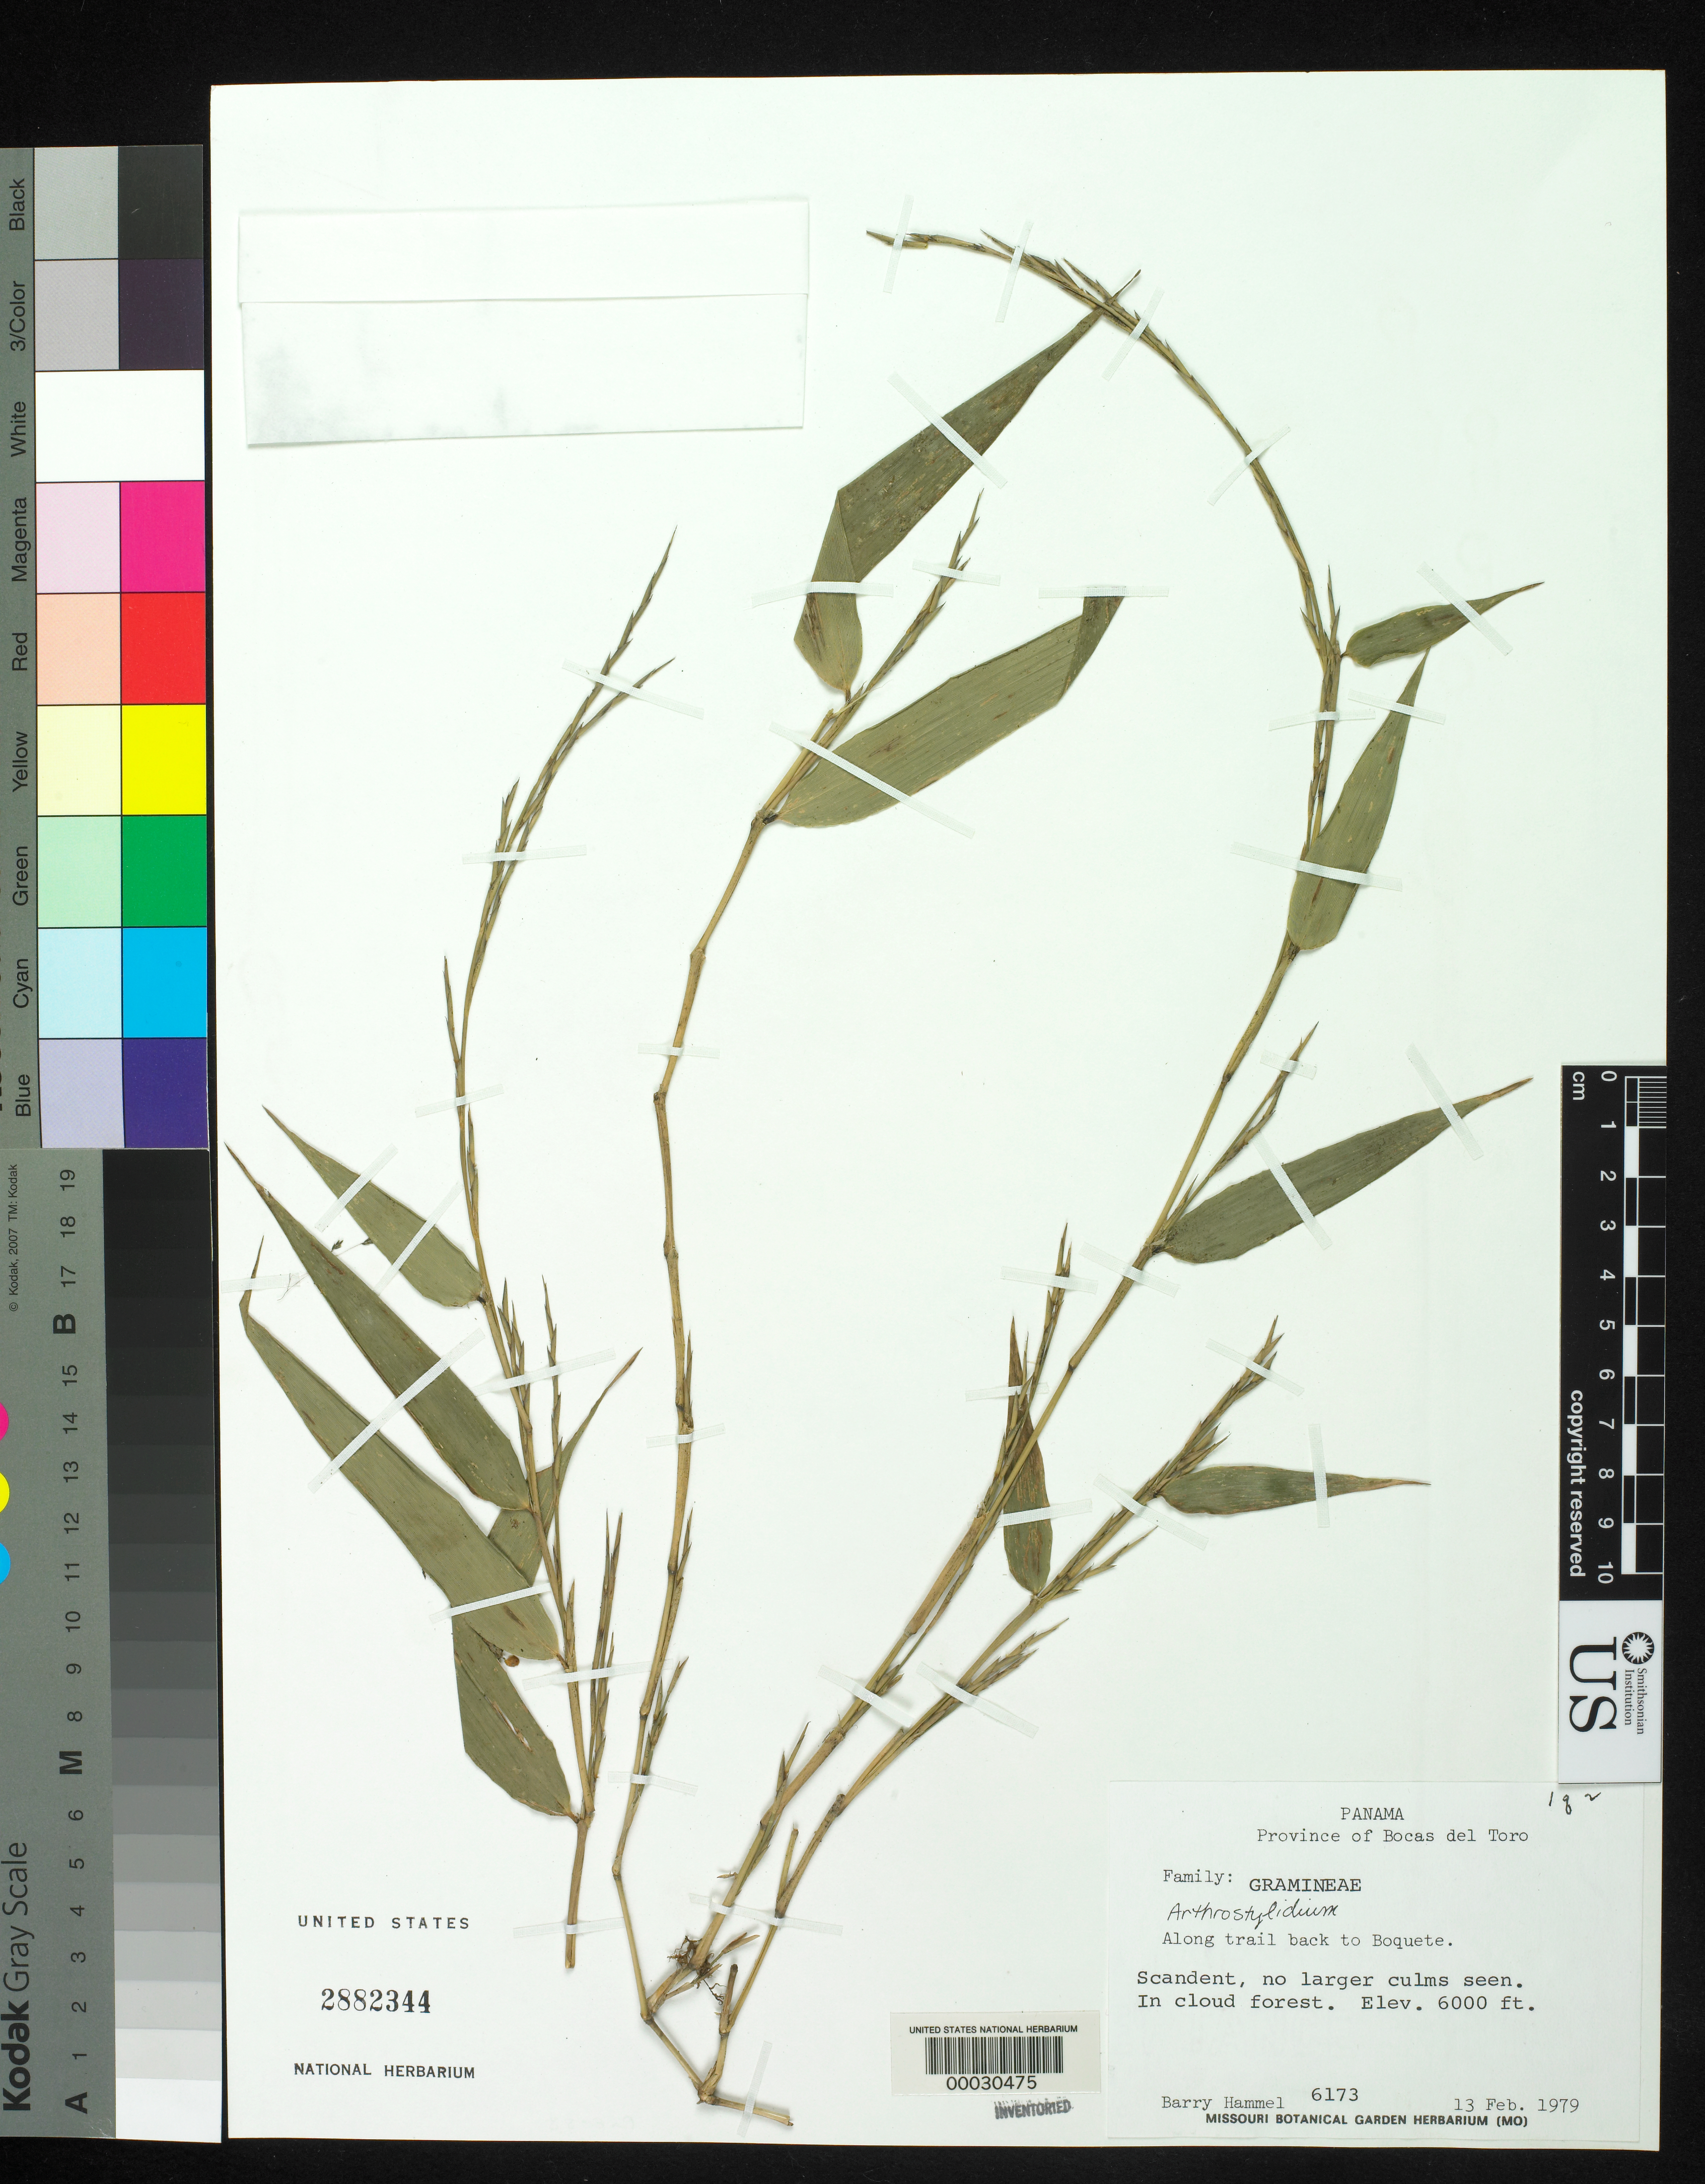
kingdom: Plantae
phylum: Tracheophyta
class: Liliopsida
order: Poales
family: Poaceae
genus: Arthrostylidium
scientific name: Arthrostylidium sp.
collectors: B. Hammel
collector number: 6173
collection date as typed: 13 Feb 1979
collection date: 1979-02-13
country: Panama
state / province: Bocas del Toro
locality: Along trail back to Boquete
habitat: In cloud forest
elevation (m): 1830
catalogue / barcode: US 2882344